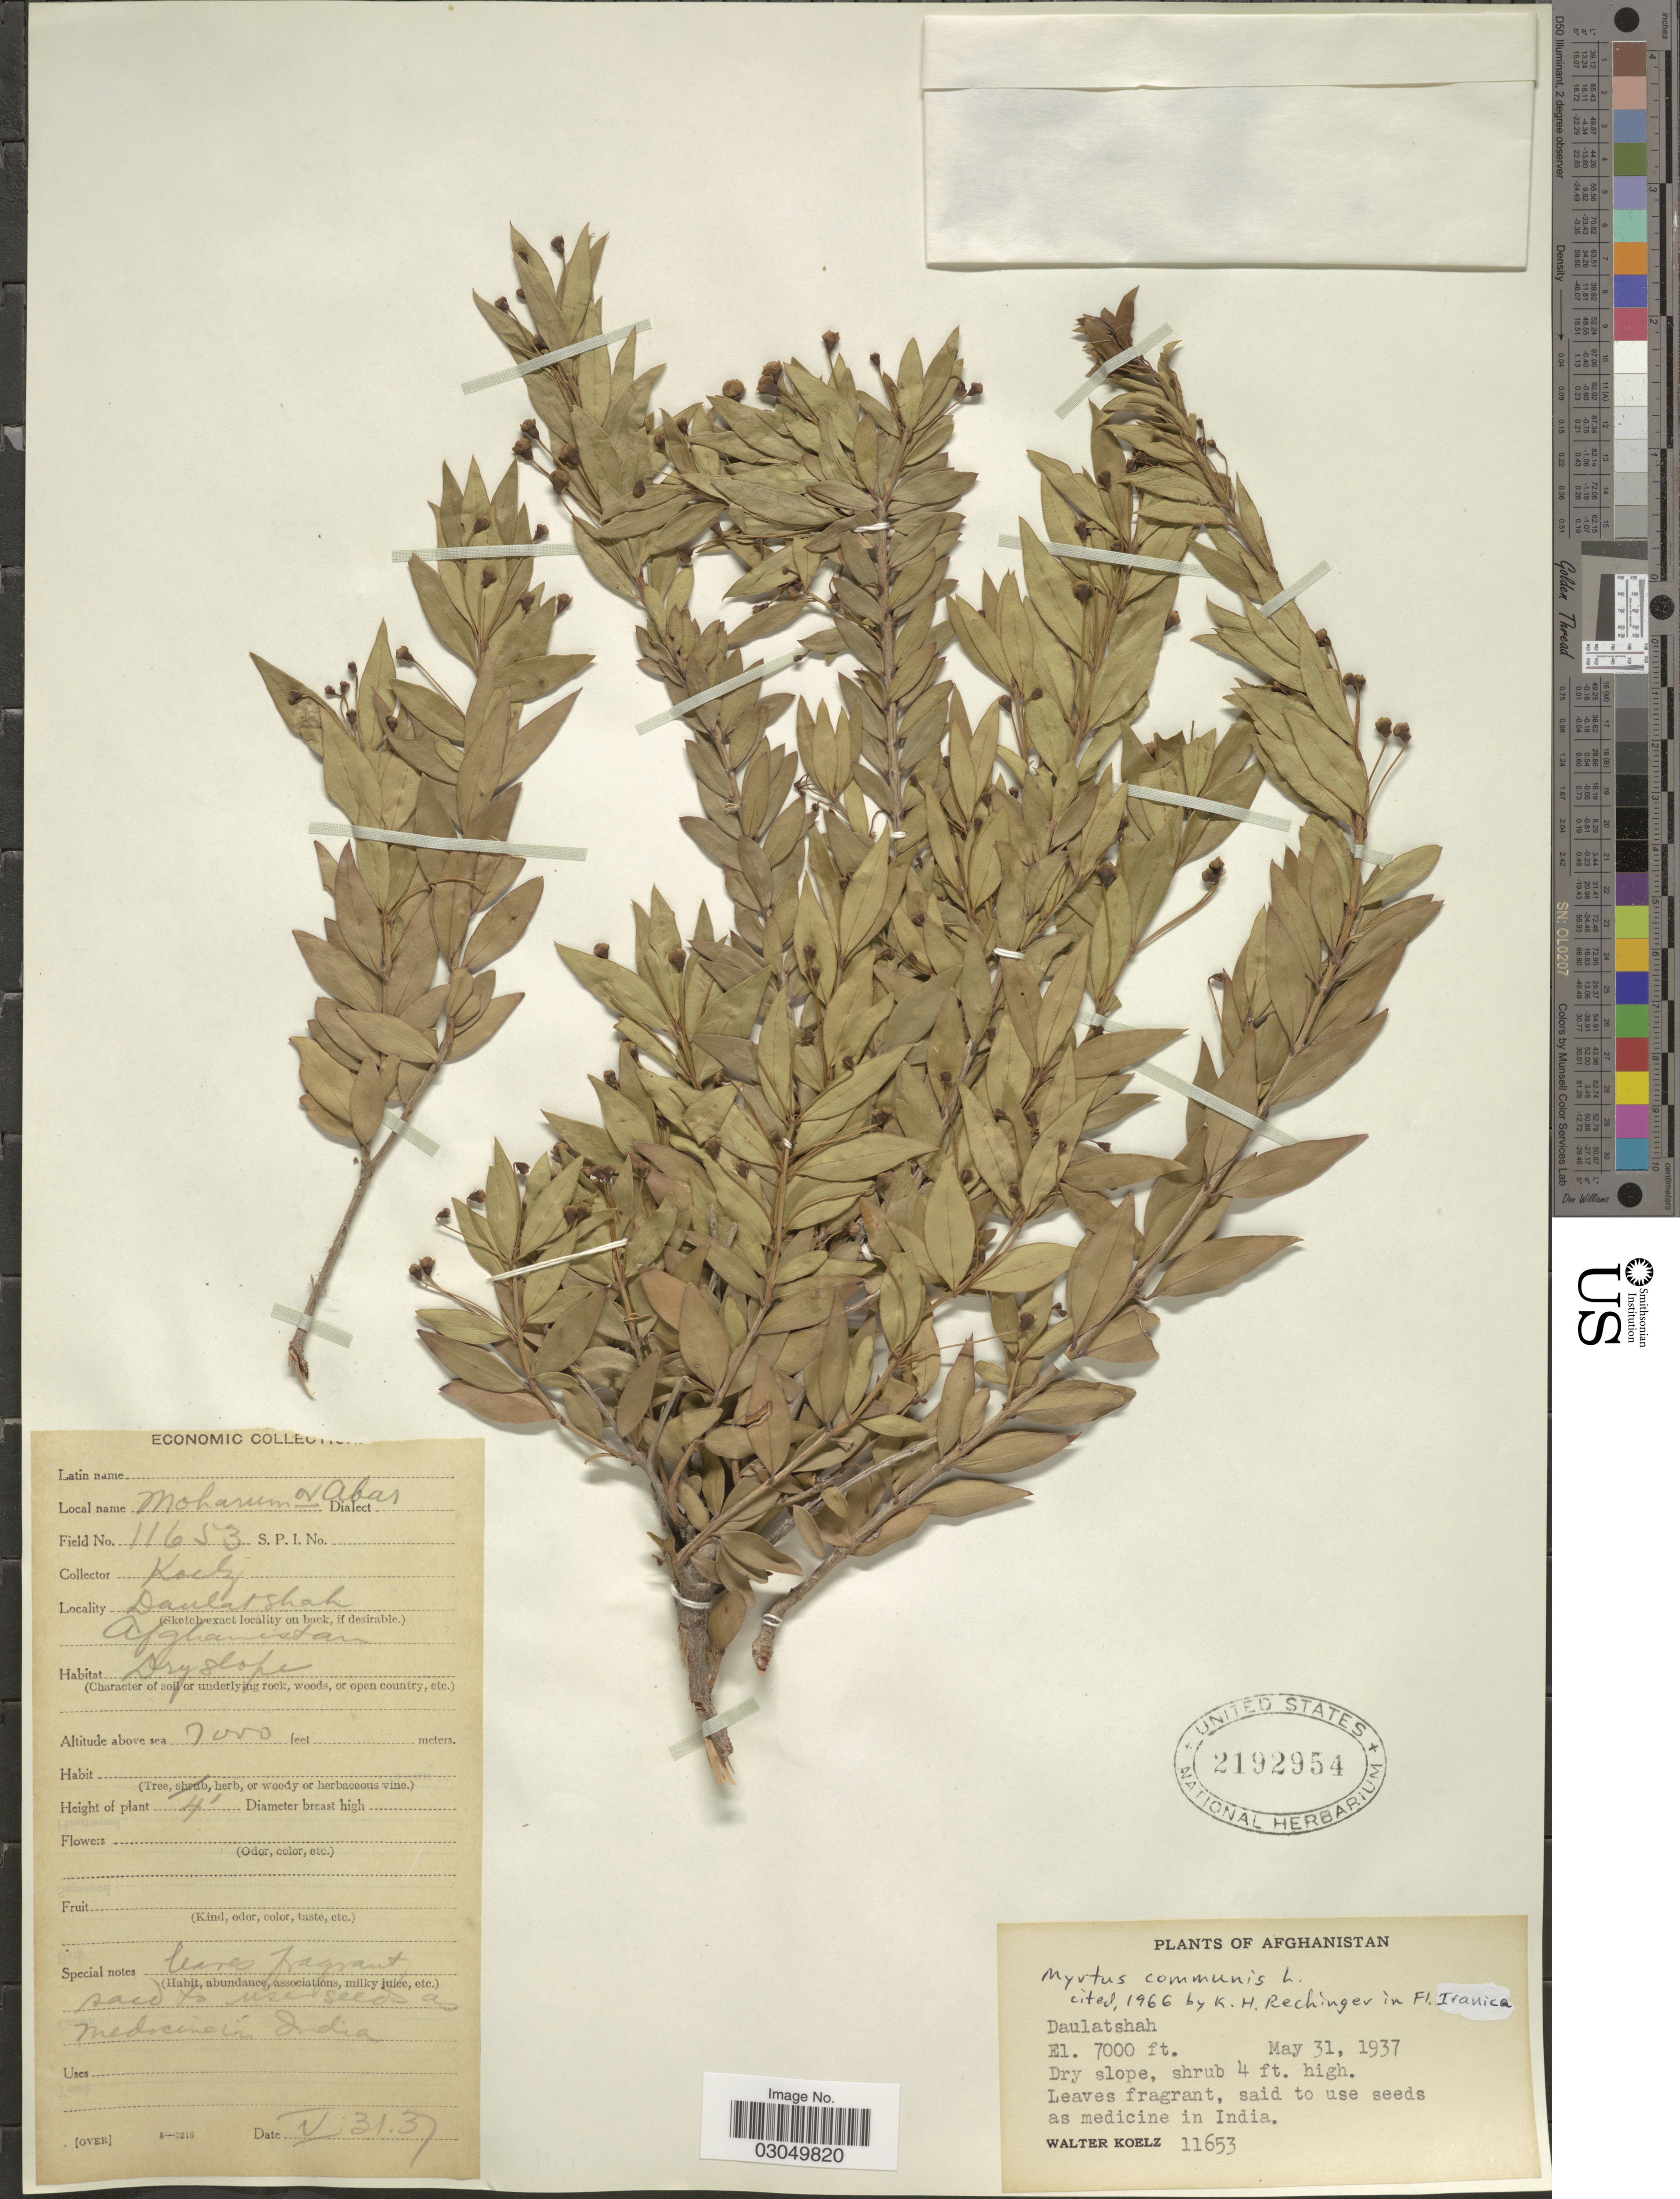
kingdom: Plantae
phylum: Tracheophyta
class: Magnoliopsida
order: Myrtales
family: Myrtaceae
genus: Myrtus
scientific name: Myrtus sp.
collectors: W. N. Koelz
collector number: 11653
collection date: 1937-05-31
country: Afghanistan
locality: Daulatshah.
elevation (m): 2134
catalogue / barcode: US 2192954